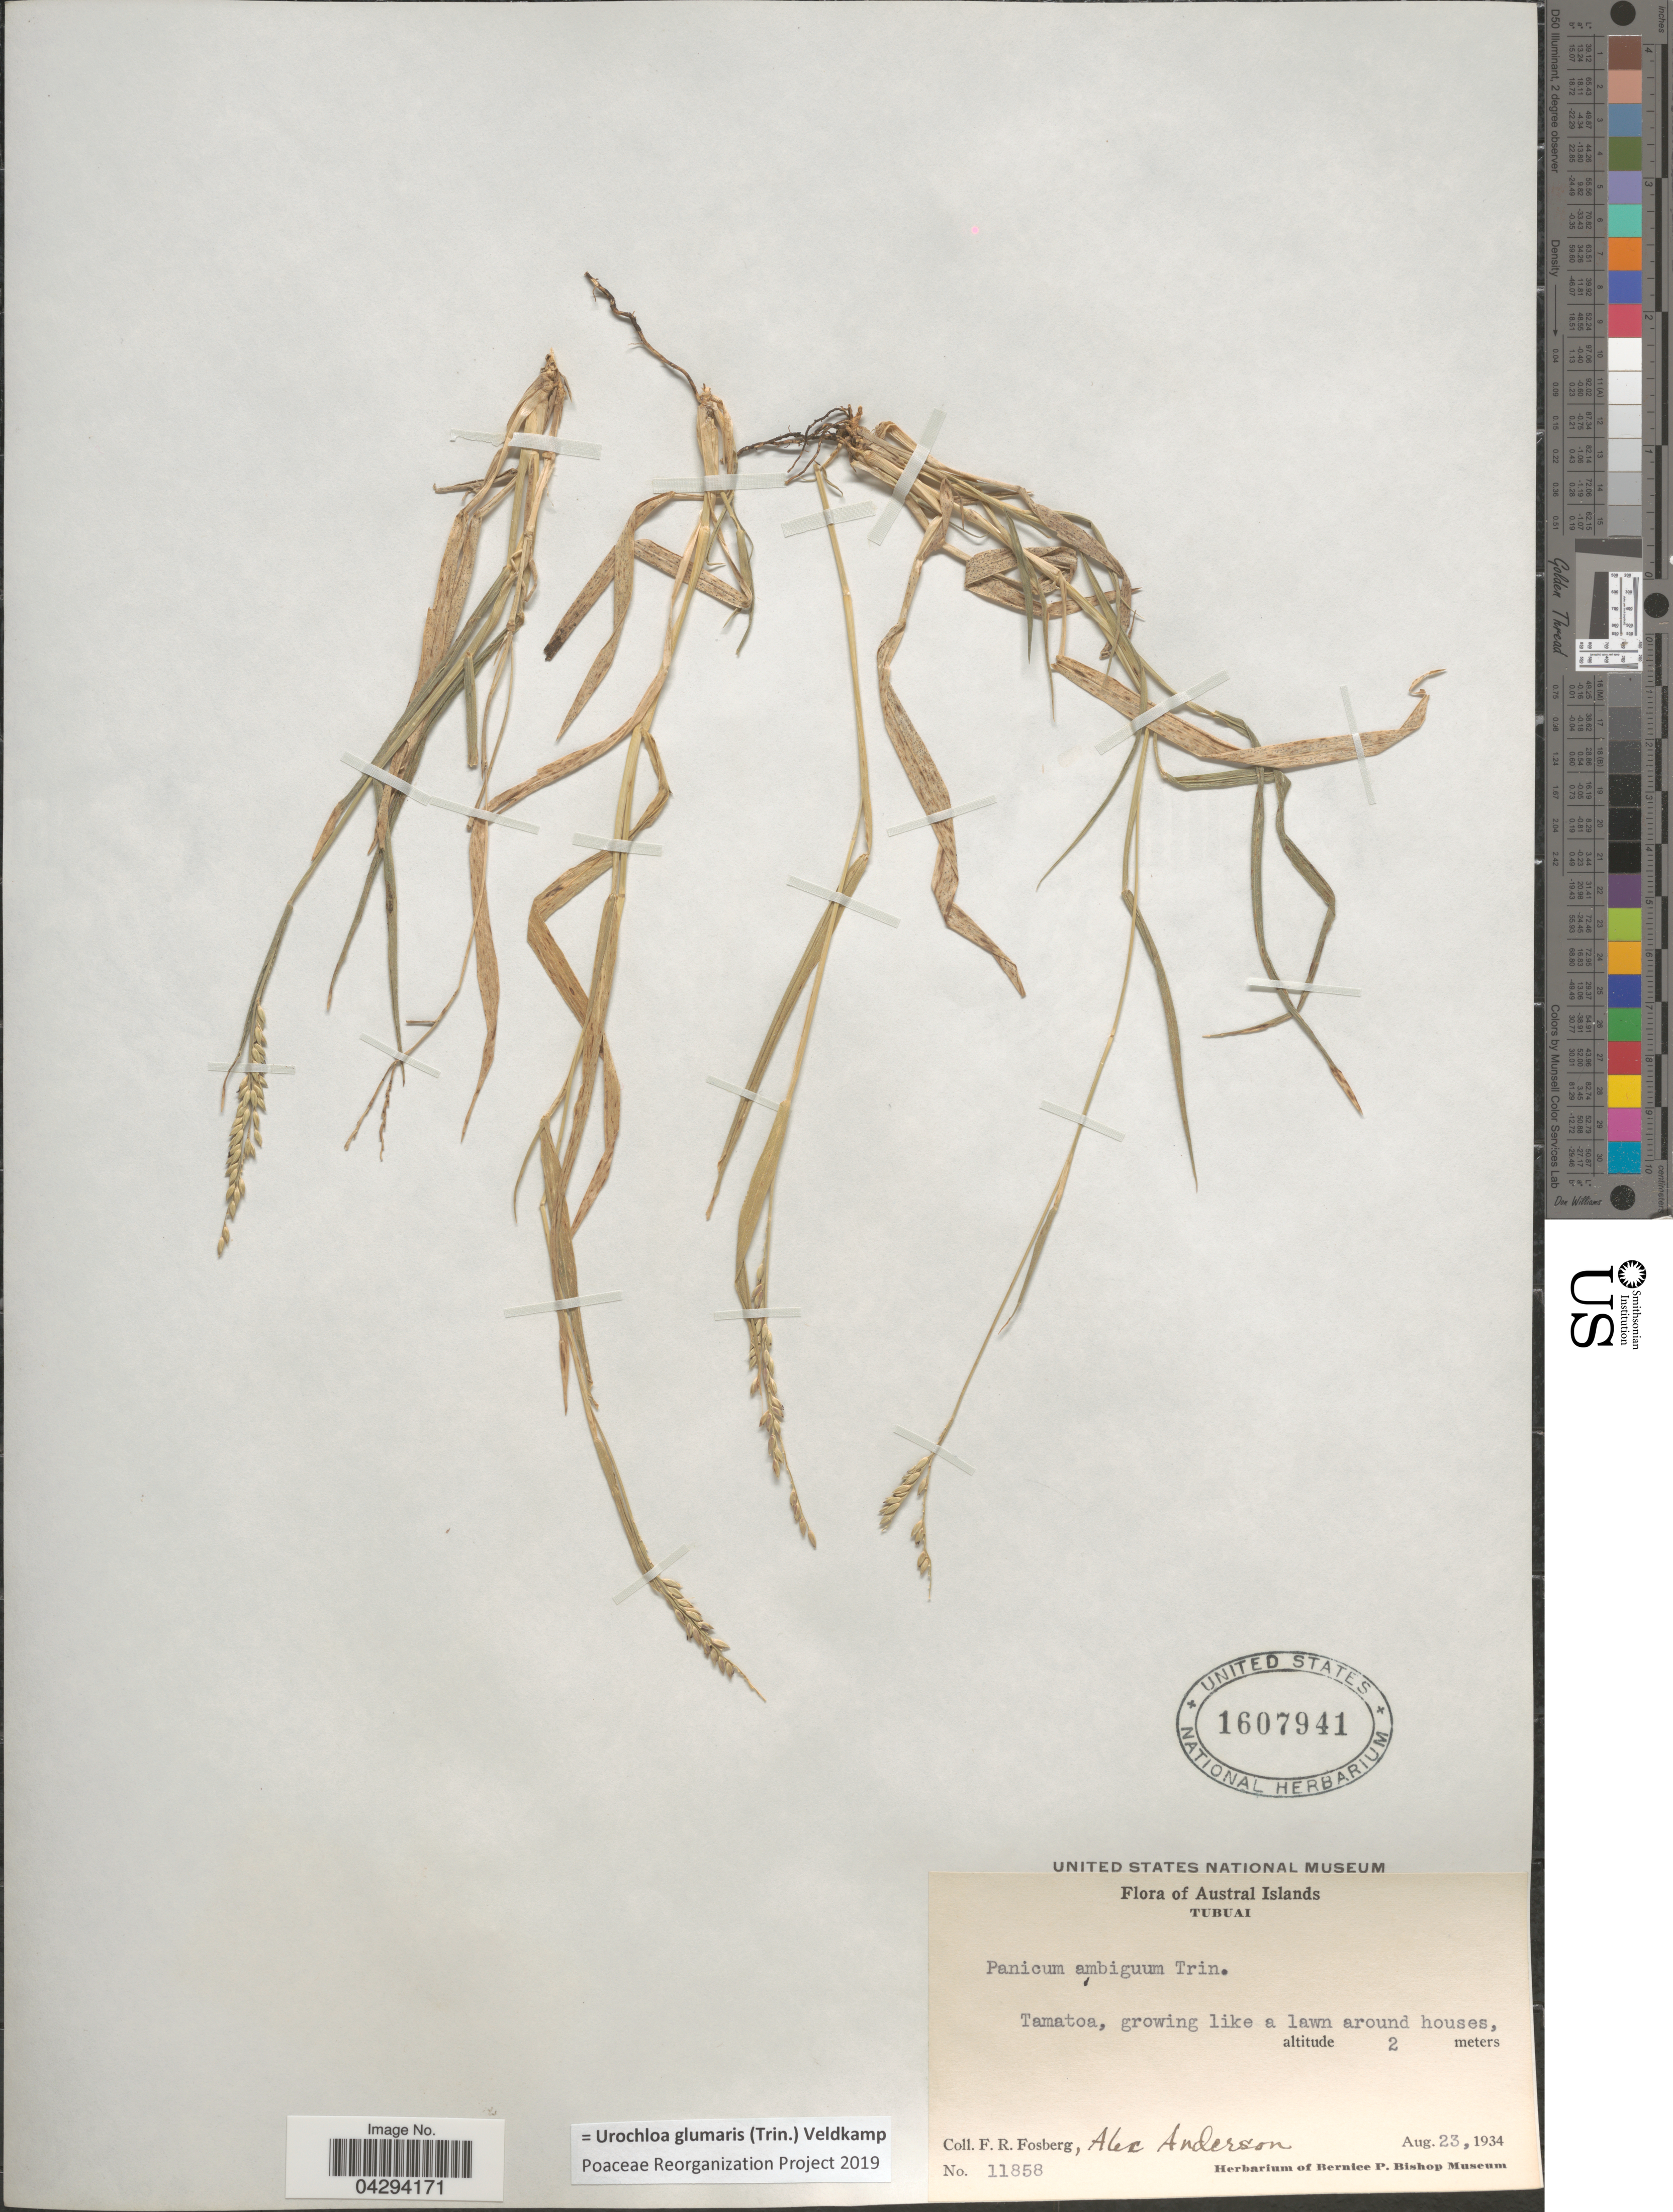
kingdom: Plantae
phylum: Tracheophyta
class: Liliopsida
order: Poales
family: Poaceae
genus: Urochloa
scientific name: Urochloa glumaris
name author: (Trin.) Veldkamp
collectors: F. R. Fosberg & A. Anderson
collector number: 11858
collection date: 1934-08-23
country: French Polynesia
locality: Austral Islands. Tubuai. Tamatoa.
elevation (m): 2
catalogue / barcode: US 1607941